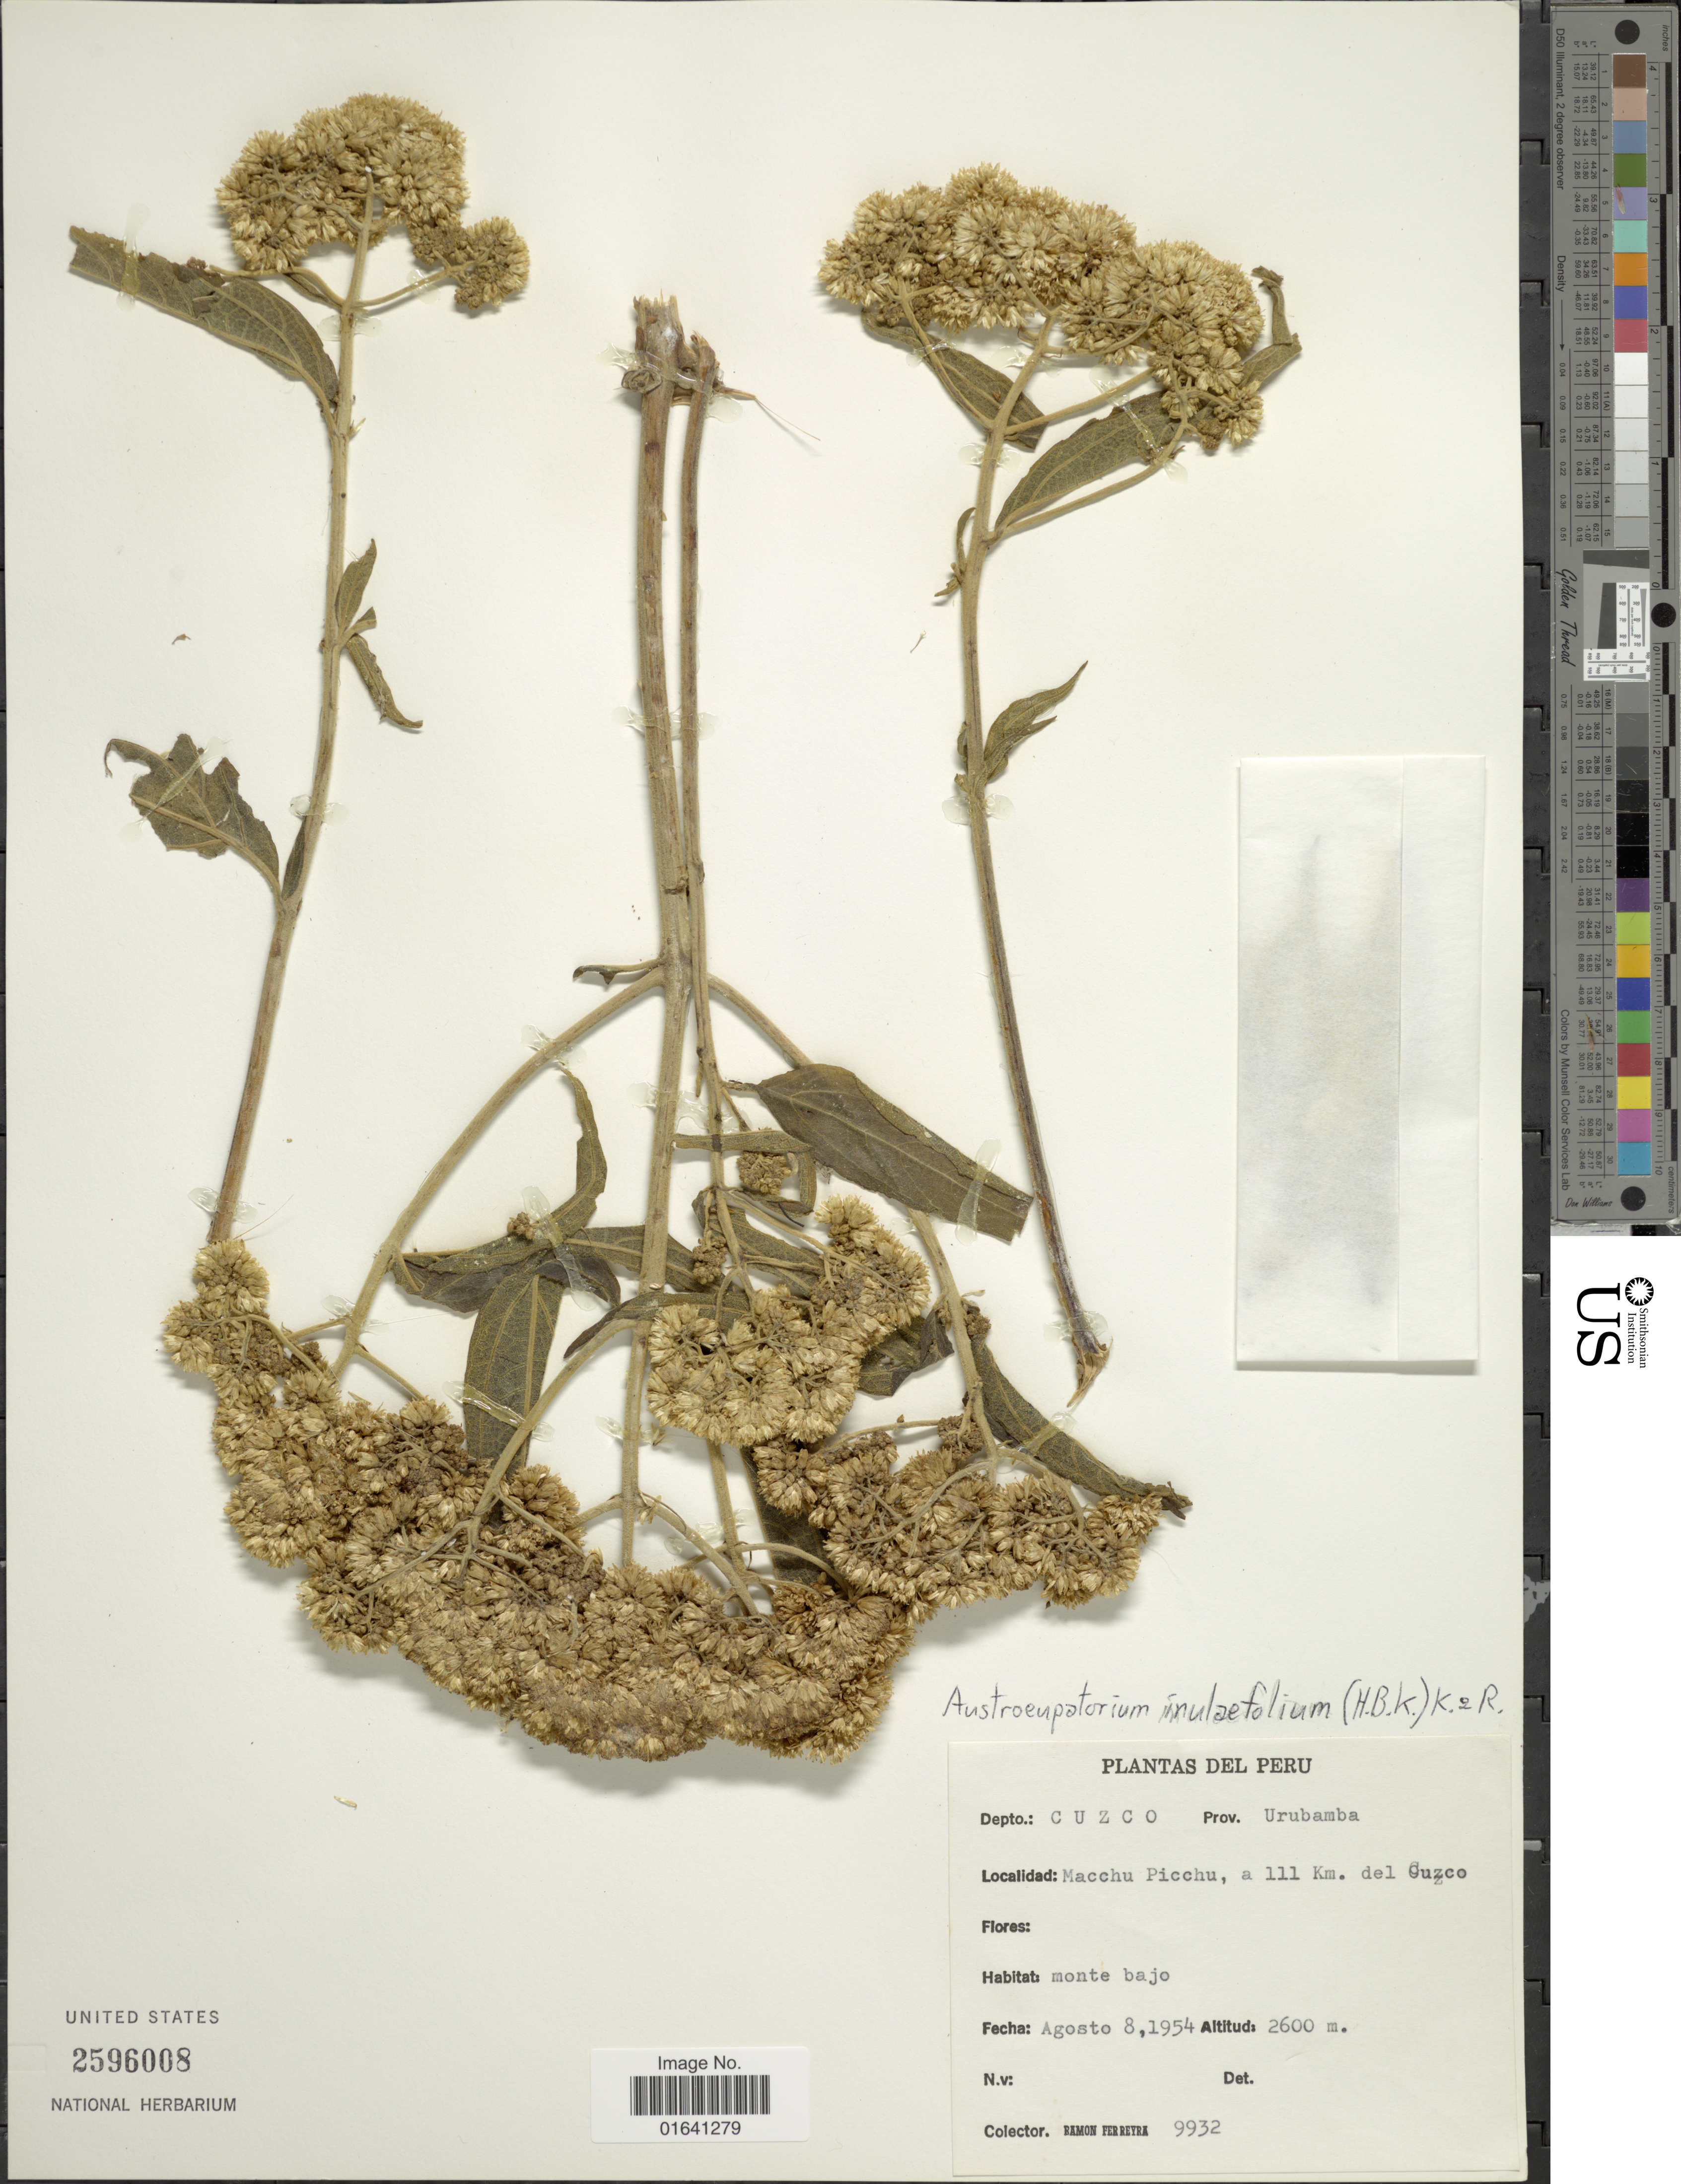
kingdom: Plantae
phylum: Tracheophyta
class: Magnoliopsida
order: Asterales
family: Asteraceae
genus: Austroeupatorium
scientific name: Austroeupatorium inulaefolium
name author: (Kunth) R.M. King & H. Rob.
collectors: R. A. Ferreyra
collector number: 9932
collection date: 1954-08-08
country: Peru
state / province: Cusco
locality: Depto: Cuzco, Prov. Urubamba, machu Picchu, a 111 Km del Cuzco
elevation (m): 2600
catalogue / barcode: US 2596008